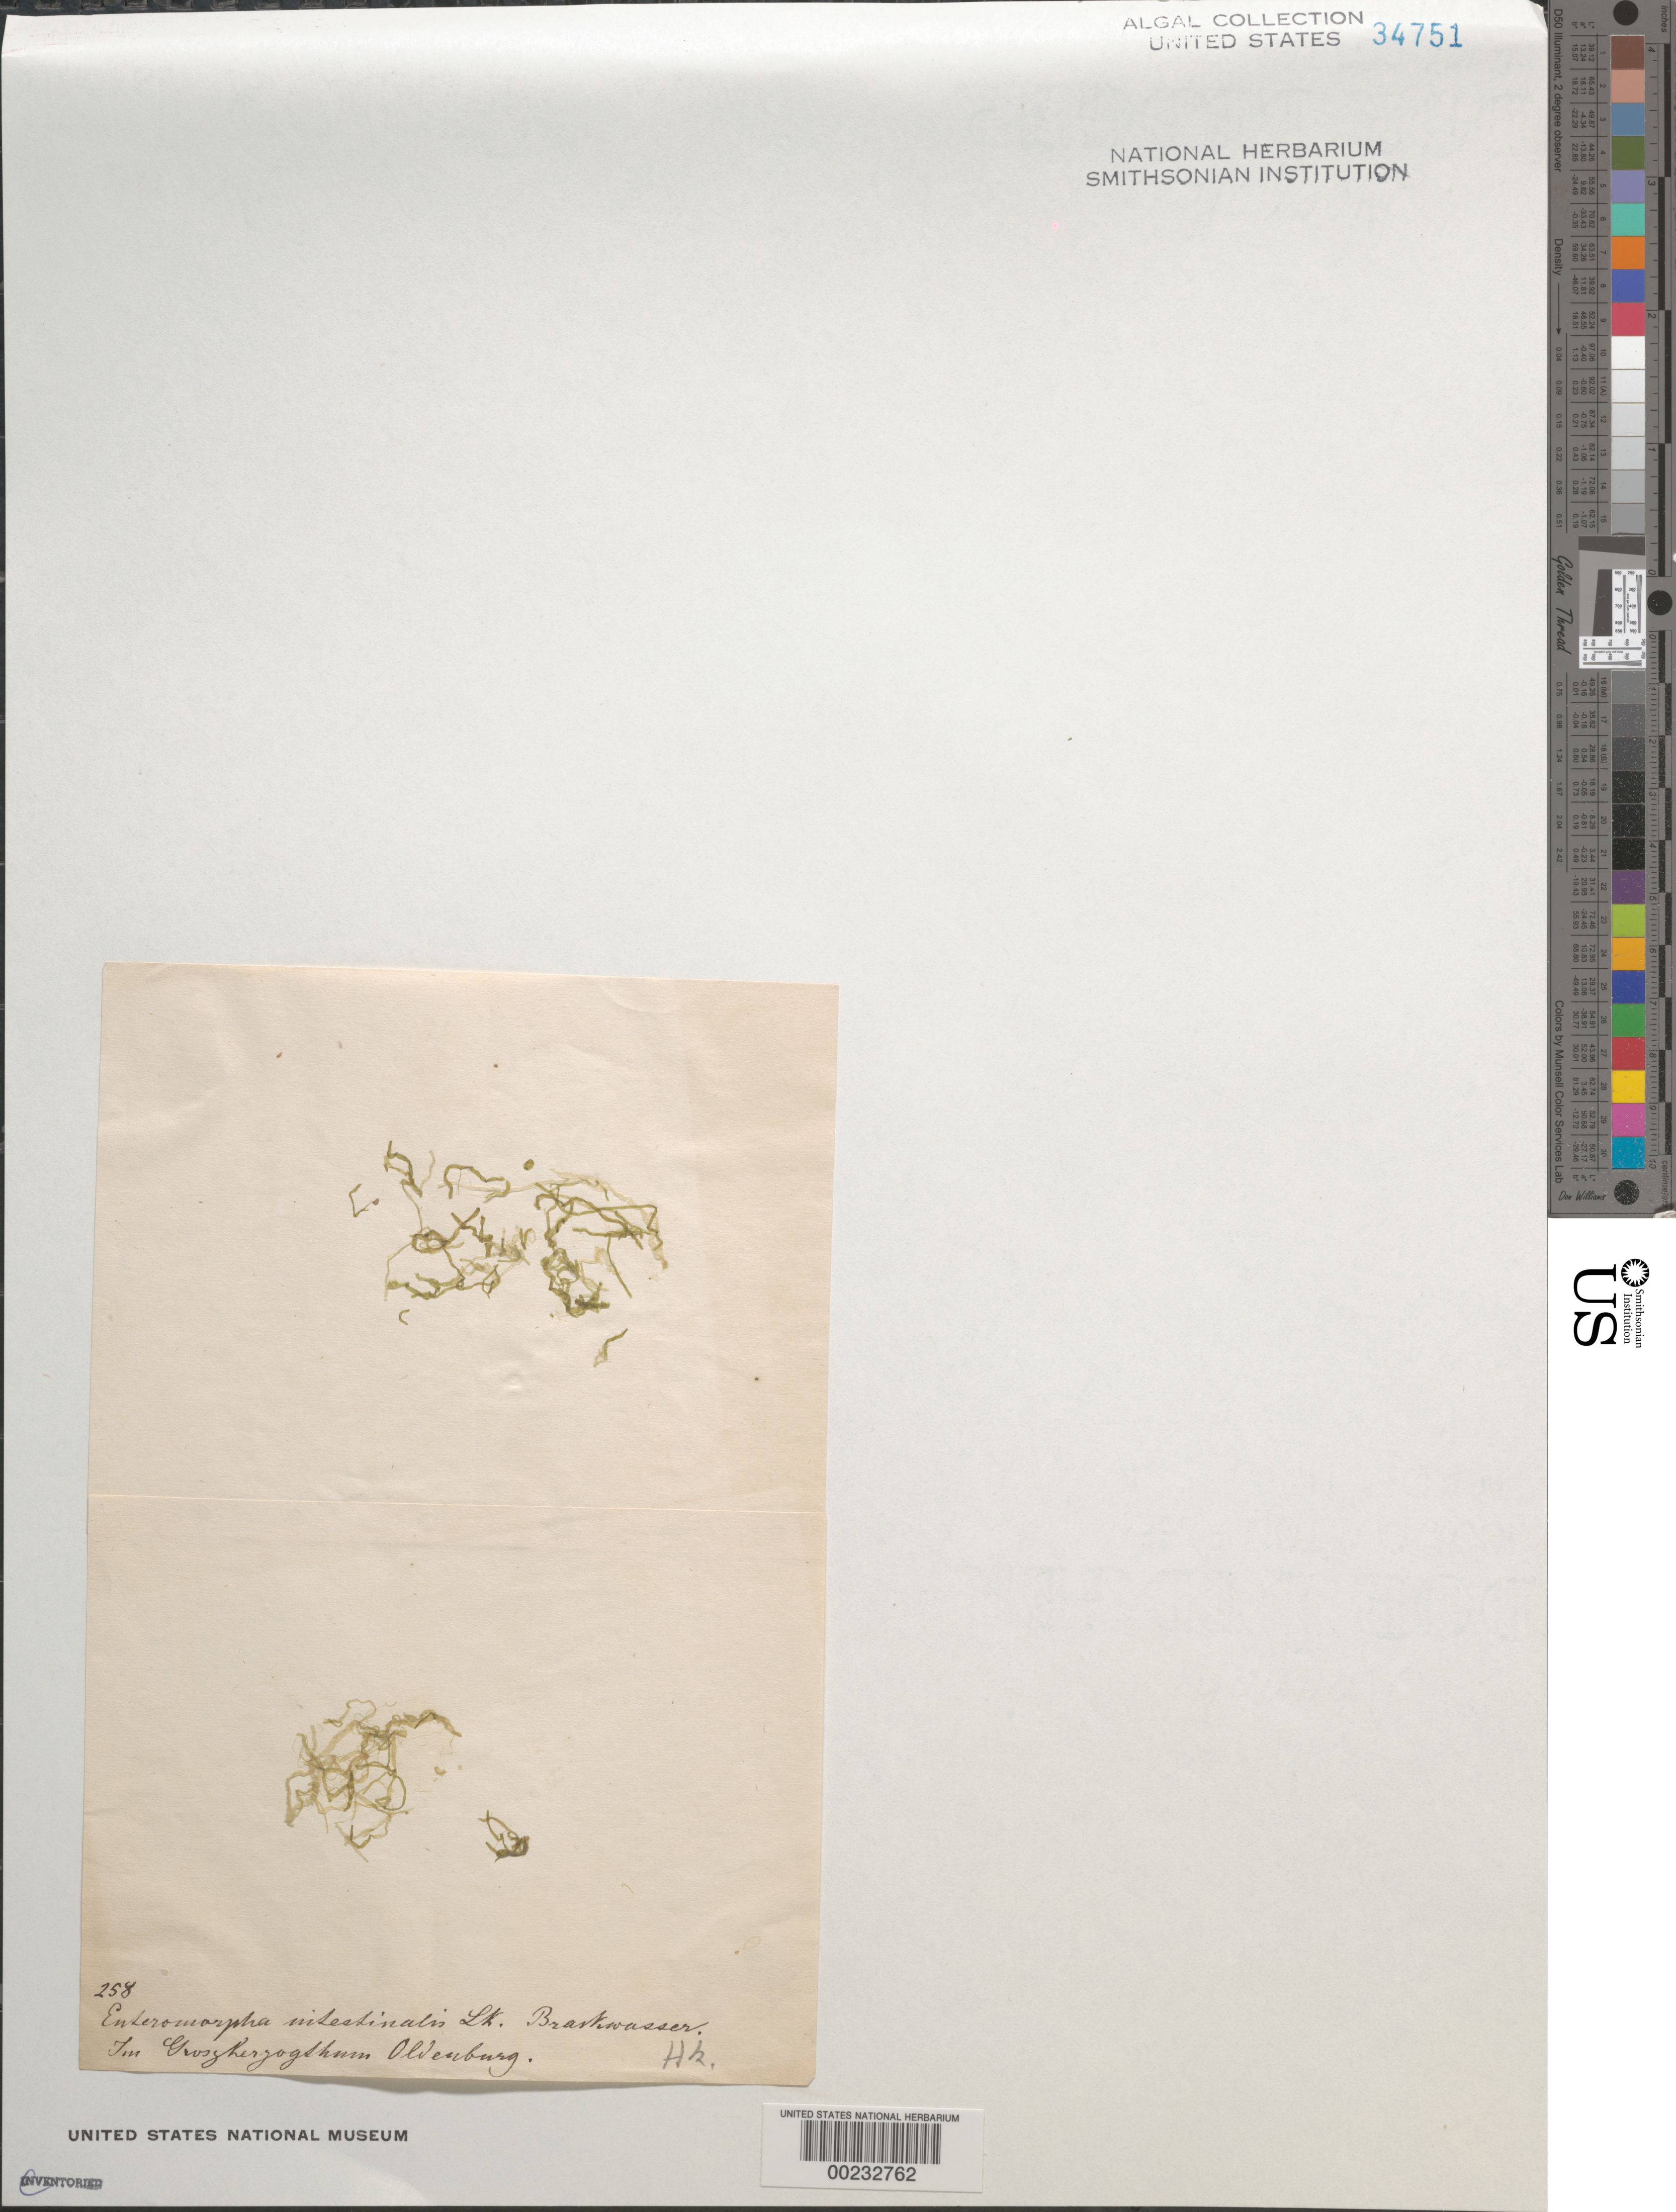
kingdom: Plantae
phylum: Chlorophyta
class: Ulvophyceae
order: Ulvales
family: Ulvaceae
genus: Ulva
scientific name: Ulva intestinalis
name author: L.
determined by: Algae name updating Project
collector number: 258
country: Germany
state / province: Niedersachsen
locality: Oldenburg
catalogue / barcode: US 34751